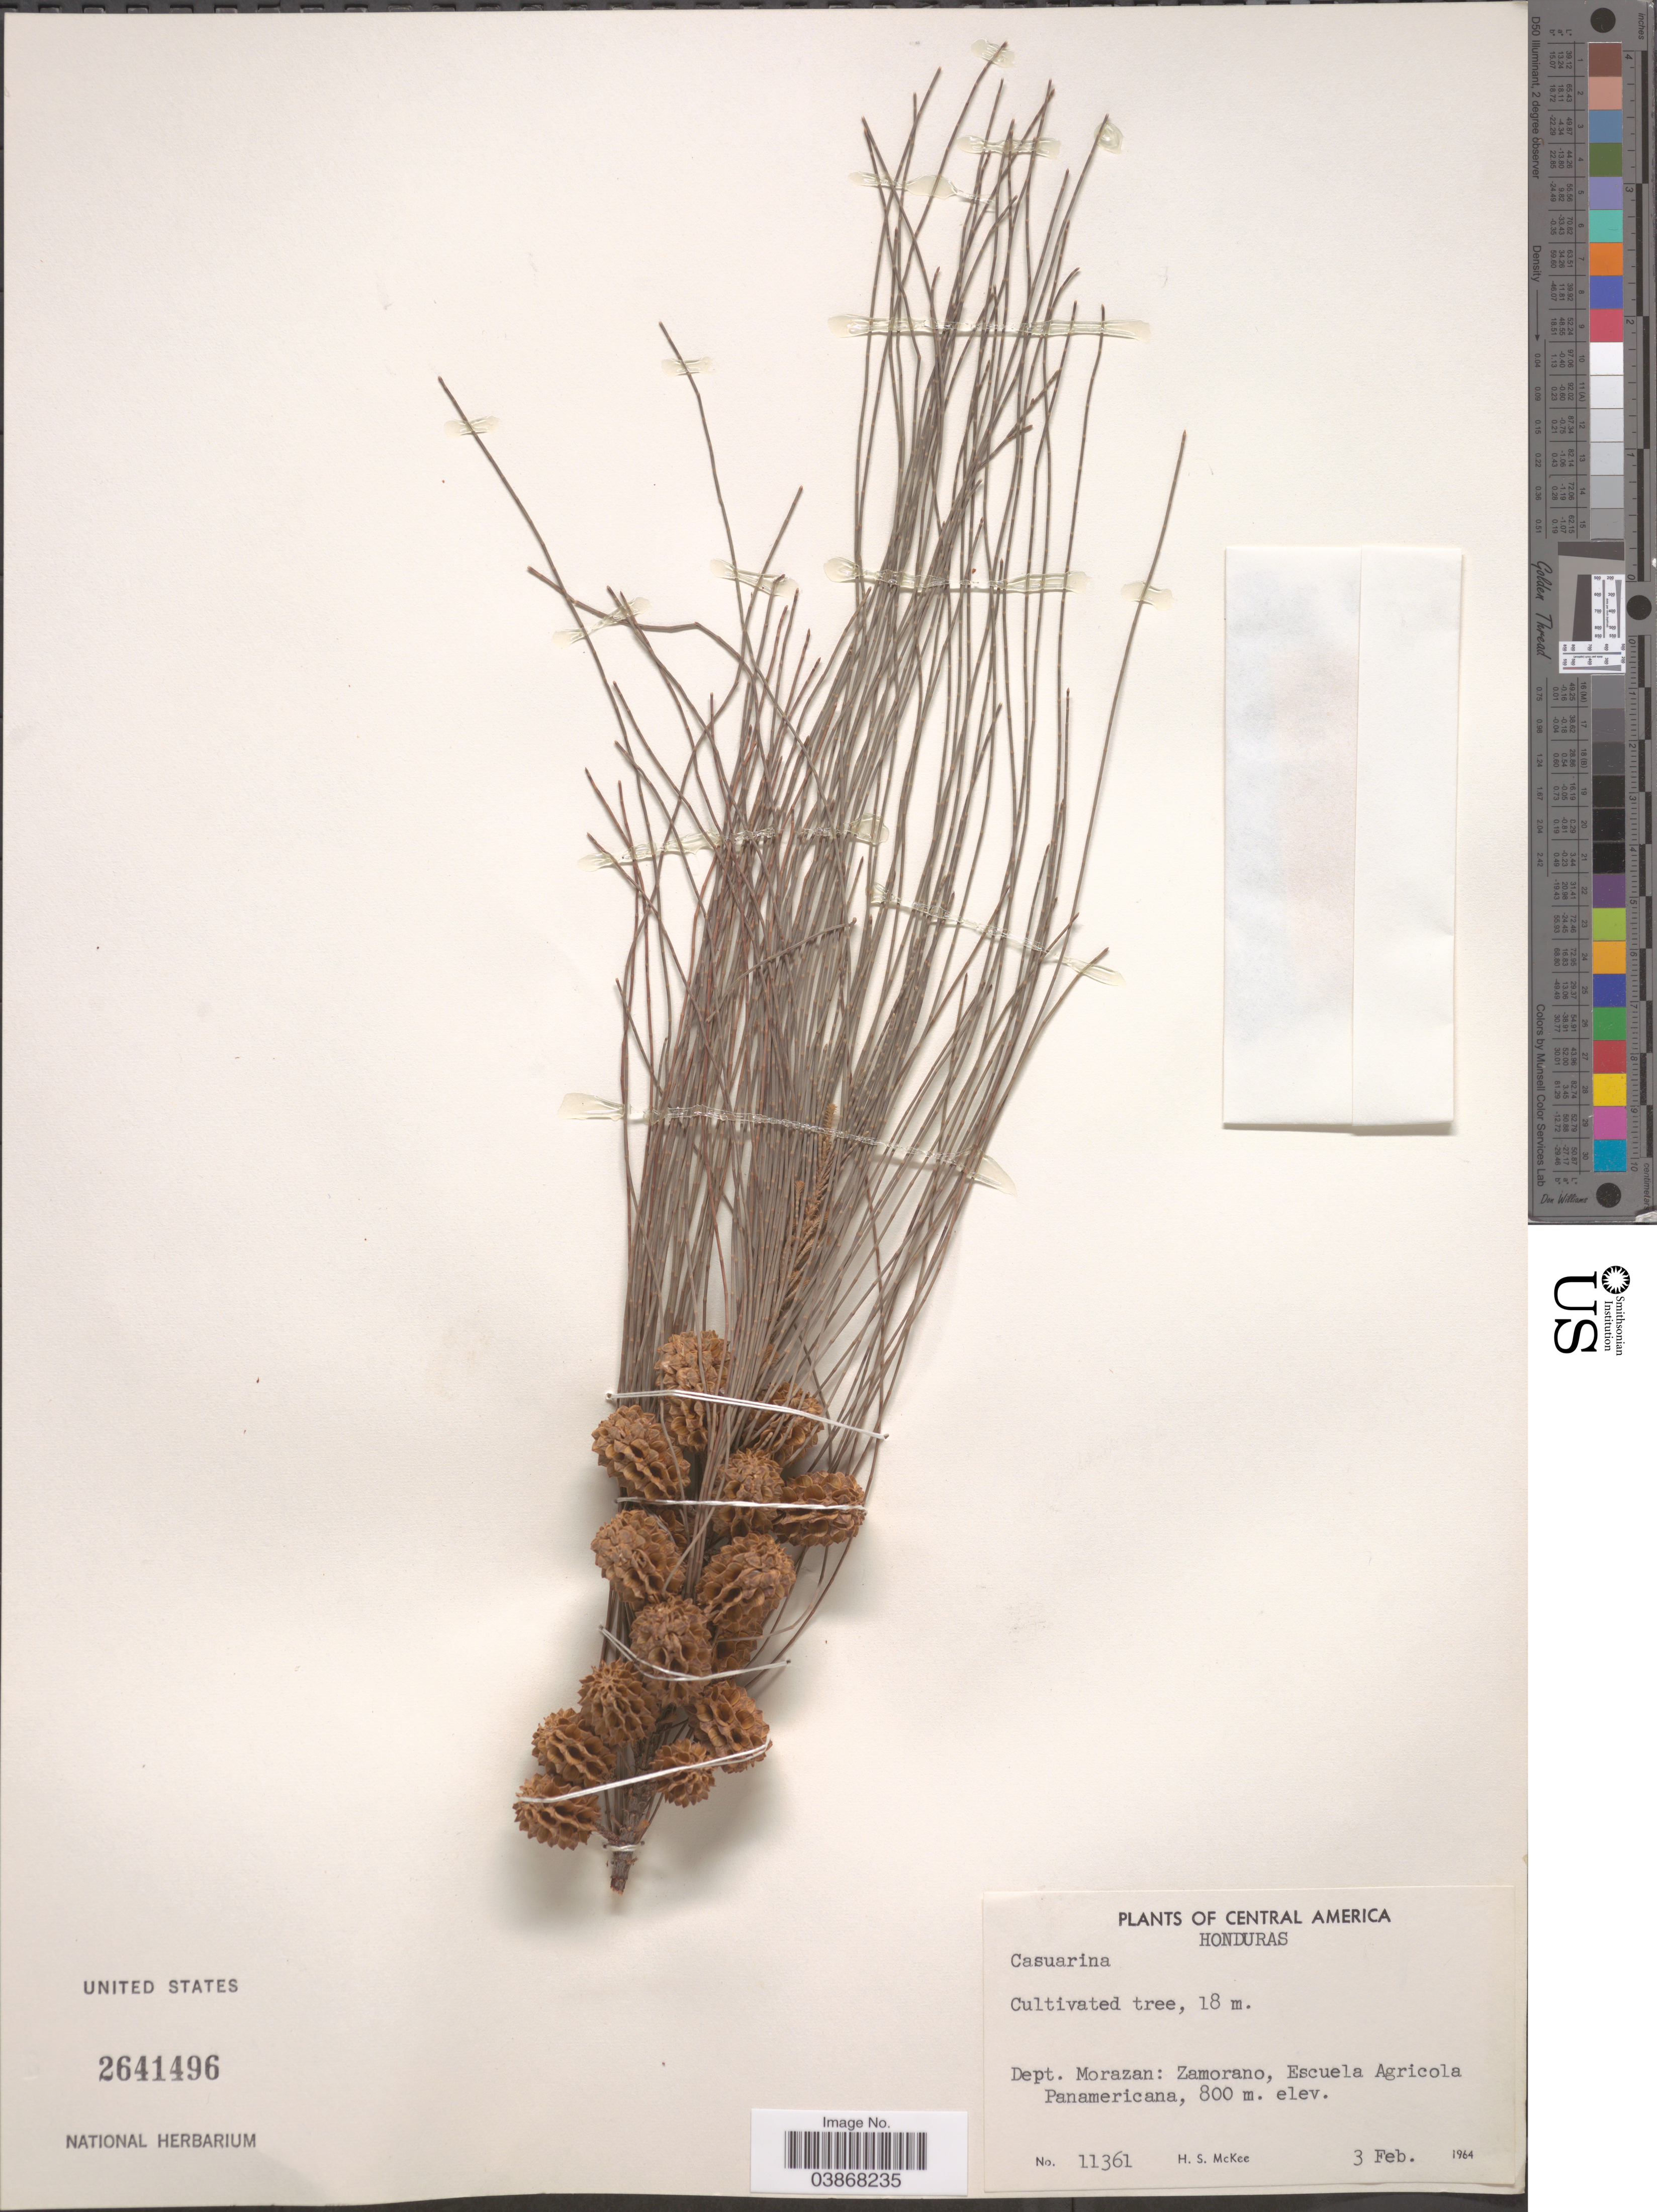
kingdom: Plantae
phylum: Tracheophyta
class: Magnoliopsida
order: Fagales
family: Casuarinaceae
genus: Casuarina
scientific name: Casuarina sp.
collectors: H. S. McKee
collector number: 11361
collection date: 1964-02-03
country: Honduras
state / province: Fco. Morazán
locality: Dept. Morazan: Zamorano, Escuela Agricola Panamericana.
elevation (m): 800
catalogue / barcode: US 2641496